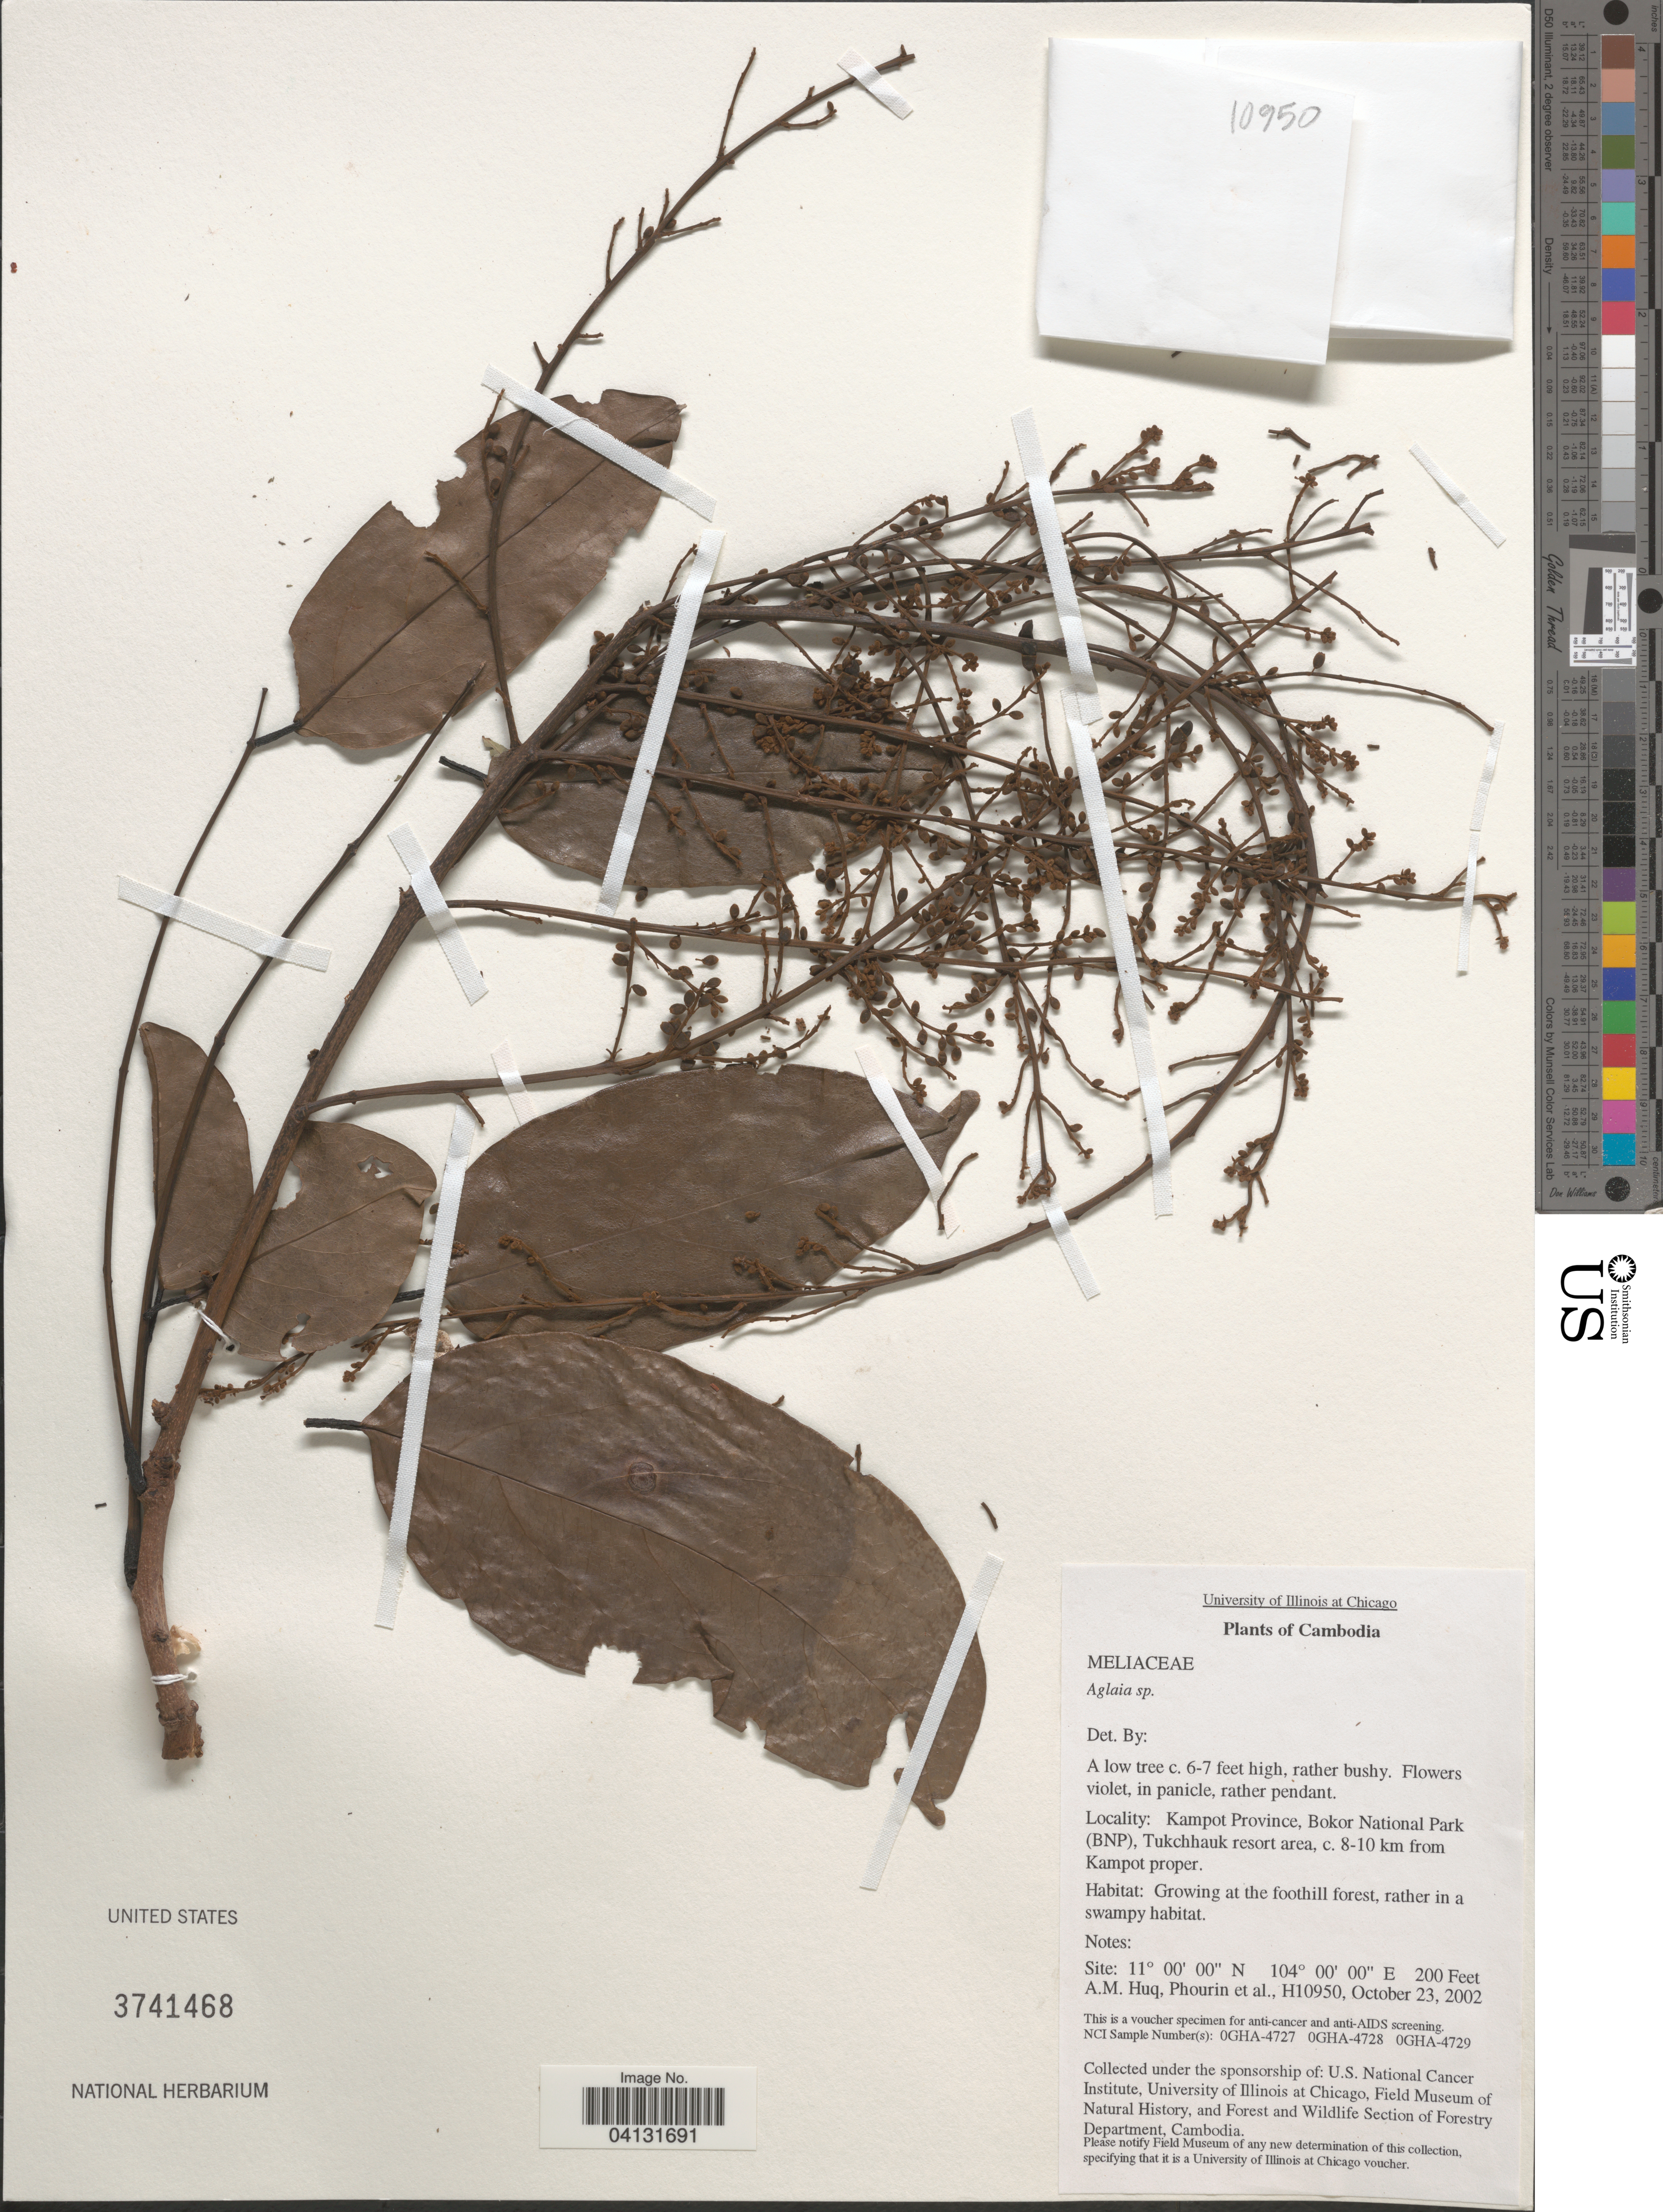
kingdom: Plantae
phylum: Tracheophyta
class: Magnoliopsida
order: Sapindales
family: Meliaceae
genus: Aglaia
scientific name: Aglaia sp.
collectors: A. M. Huq, -- Phourin & et al.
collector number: H10950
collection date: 2002-10-23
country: Cambodia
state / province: Kâmpât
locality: Kampot Province, Bokor National Park (BNP), Tukchhauk resort area, c. 8-10 km from Kampot proper.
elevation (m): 61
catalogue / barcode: US 3741468